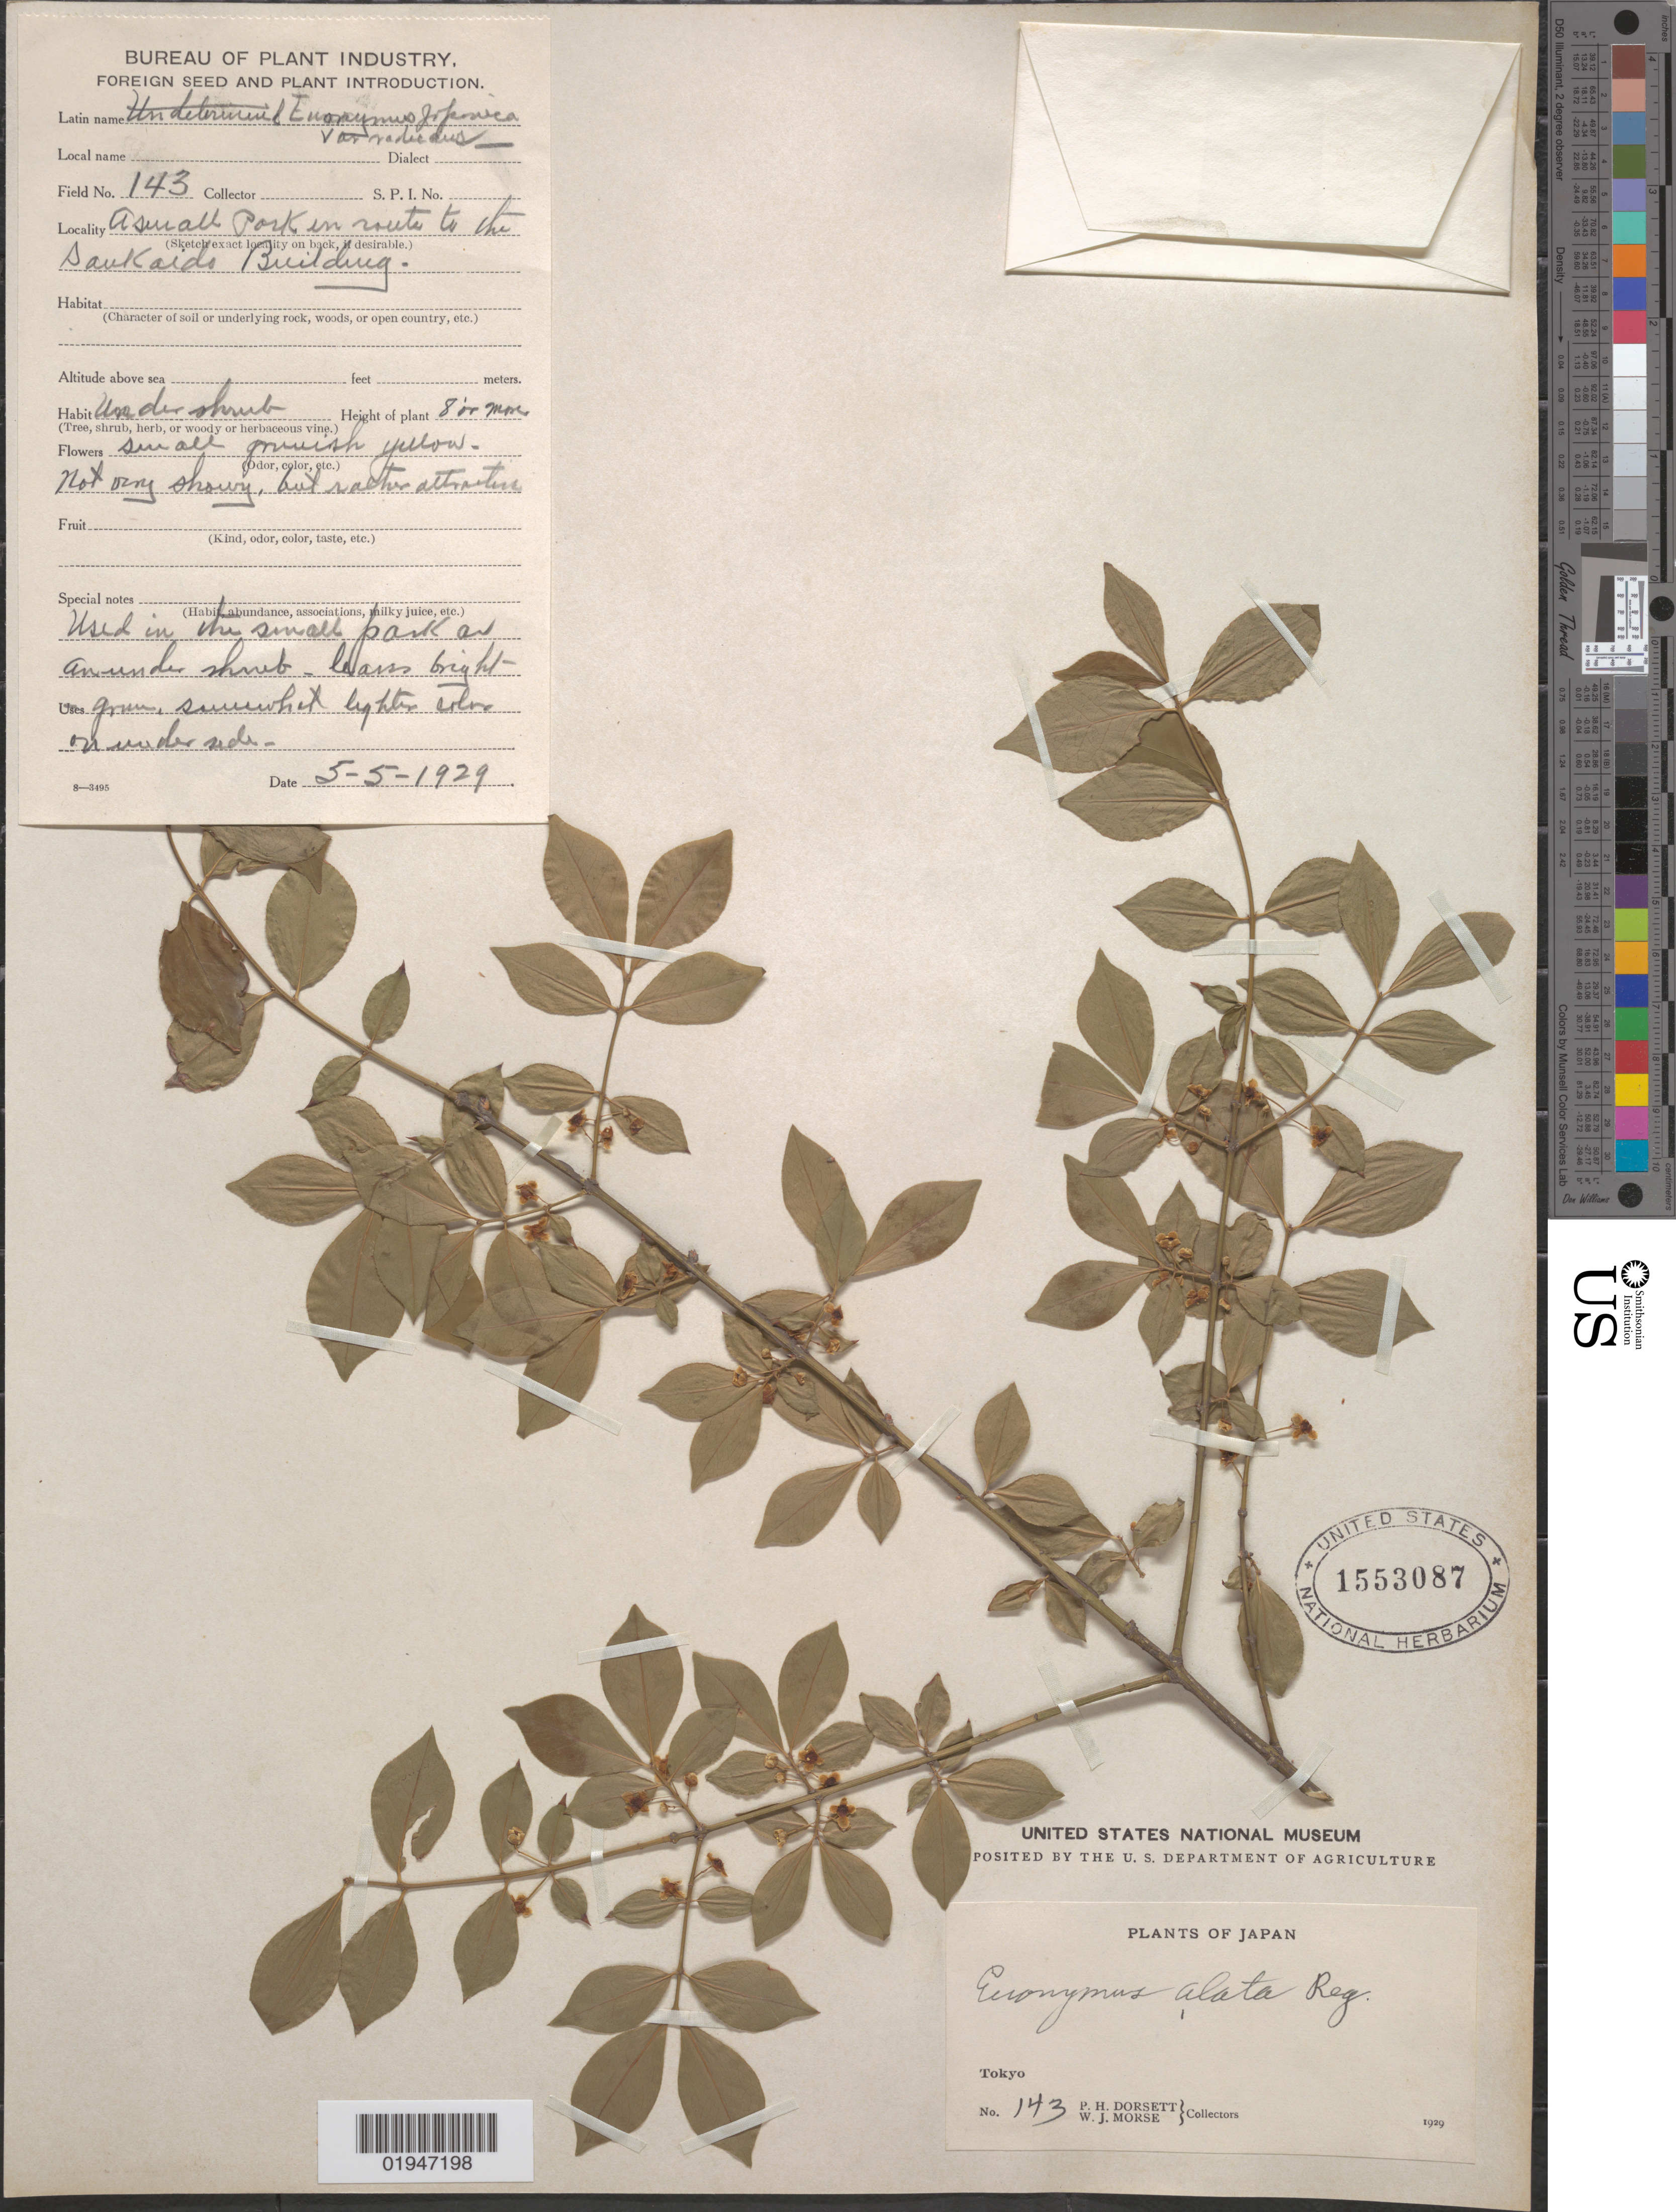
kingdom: Plantae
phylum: Tracheophyta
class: Magnoliopsida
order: Celastrales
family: Celastraceae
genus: Euonymus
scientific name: Euonymus alatus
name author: (Thunb.) Siebold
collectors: P. H. Dorsett & W. J. Morse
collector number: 143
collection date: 1929-05-05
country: Japan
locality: Saukaido Building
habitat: A small park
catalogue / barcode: US 1553087